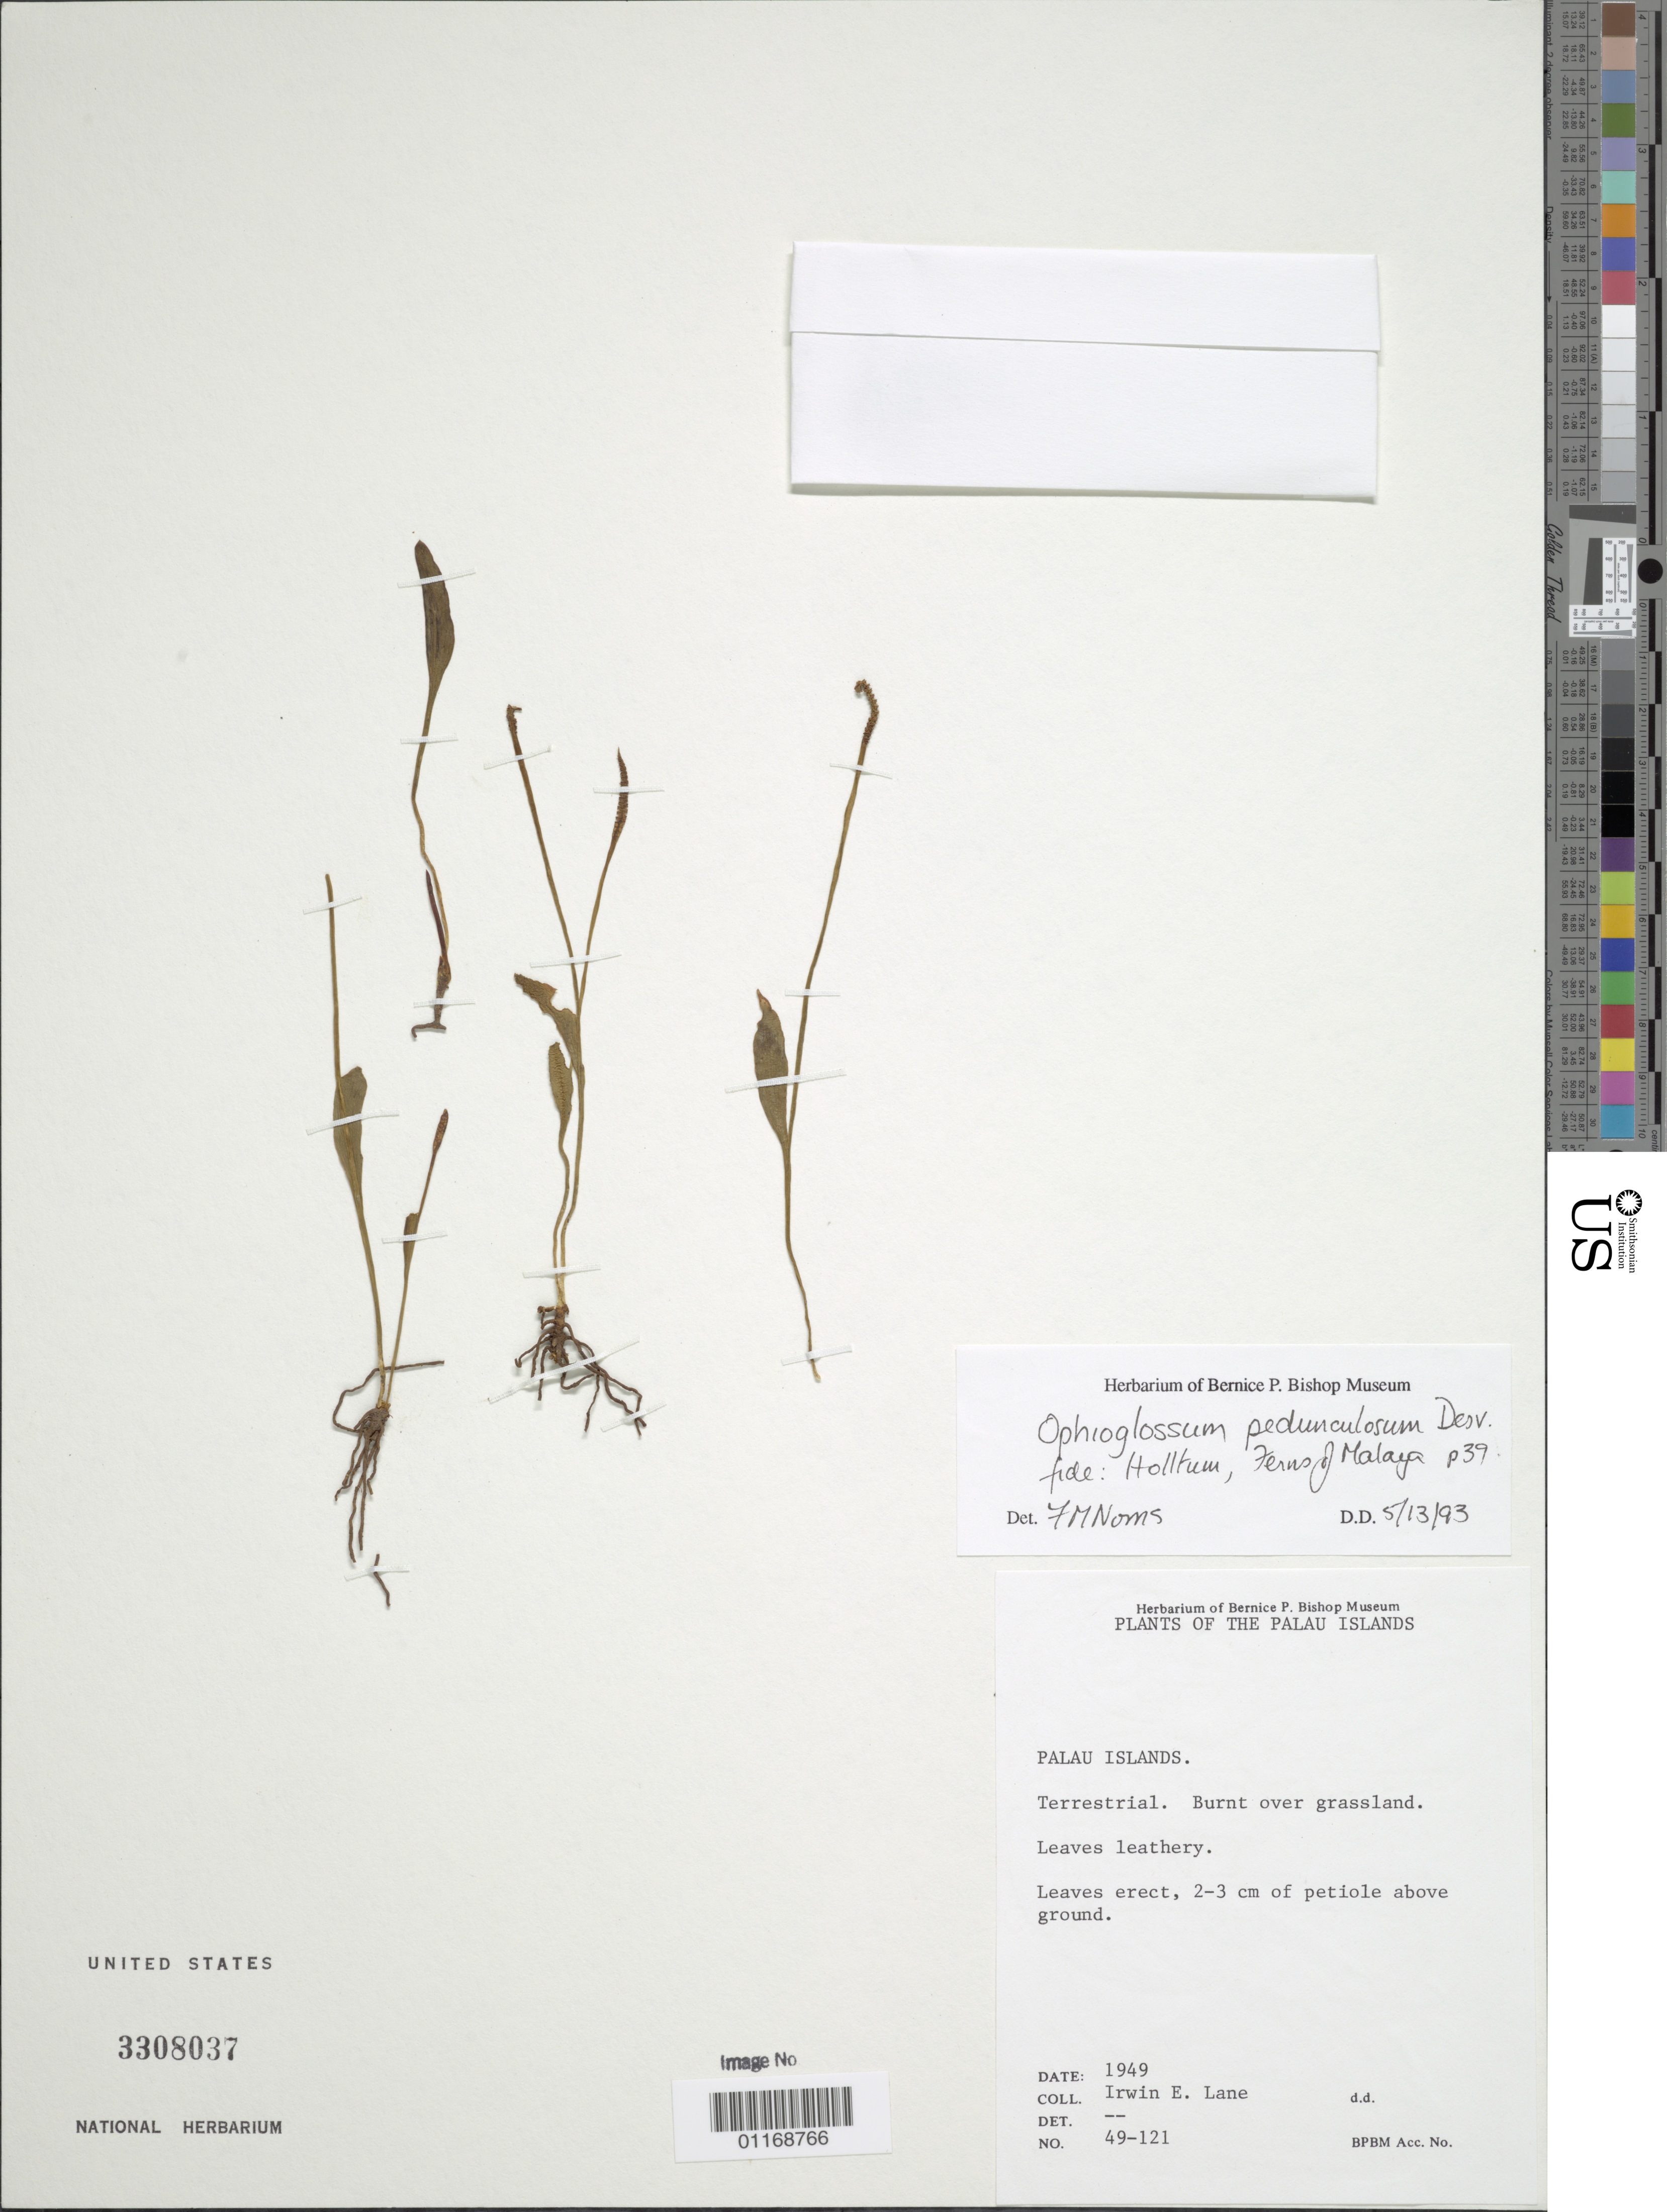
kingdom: Plantae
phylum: Tracheophyta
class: Polypodiopsida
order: Ophioglossales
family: Ophioglossaceae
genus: Ophioglossum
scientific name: Ophioglossum costatum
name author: R. Br.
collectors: I. Lane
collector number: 49-121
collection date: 1949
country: Palau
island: Belau [Palau] Is.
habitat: Burnt over grassland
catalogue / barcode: US 3308037